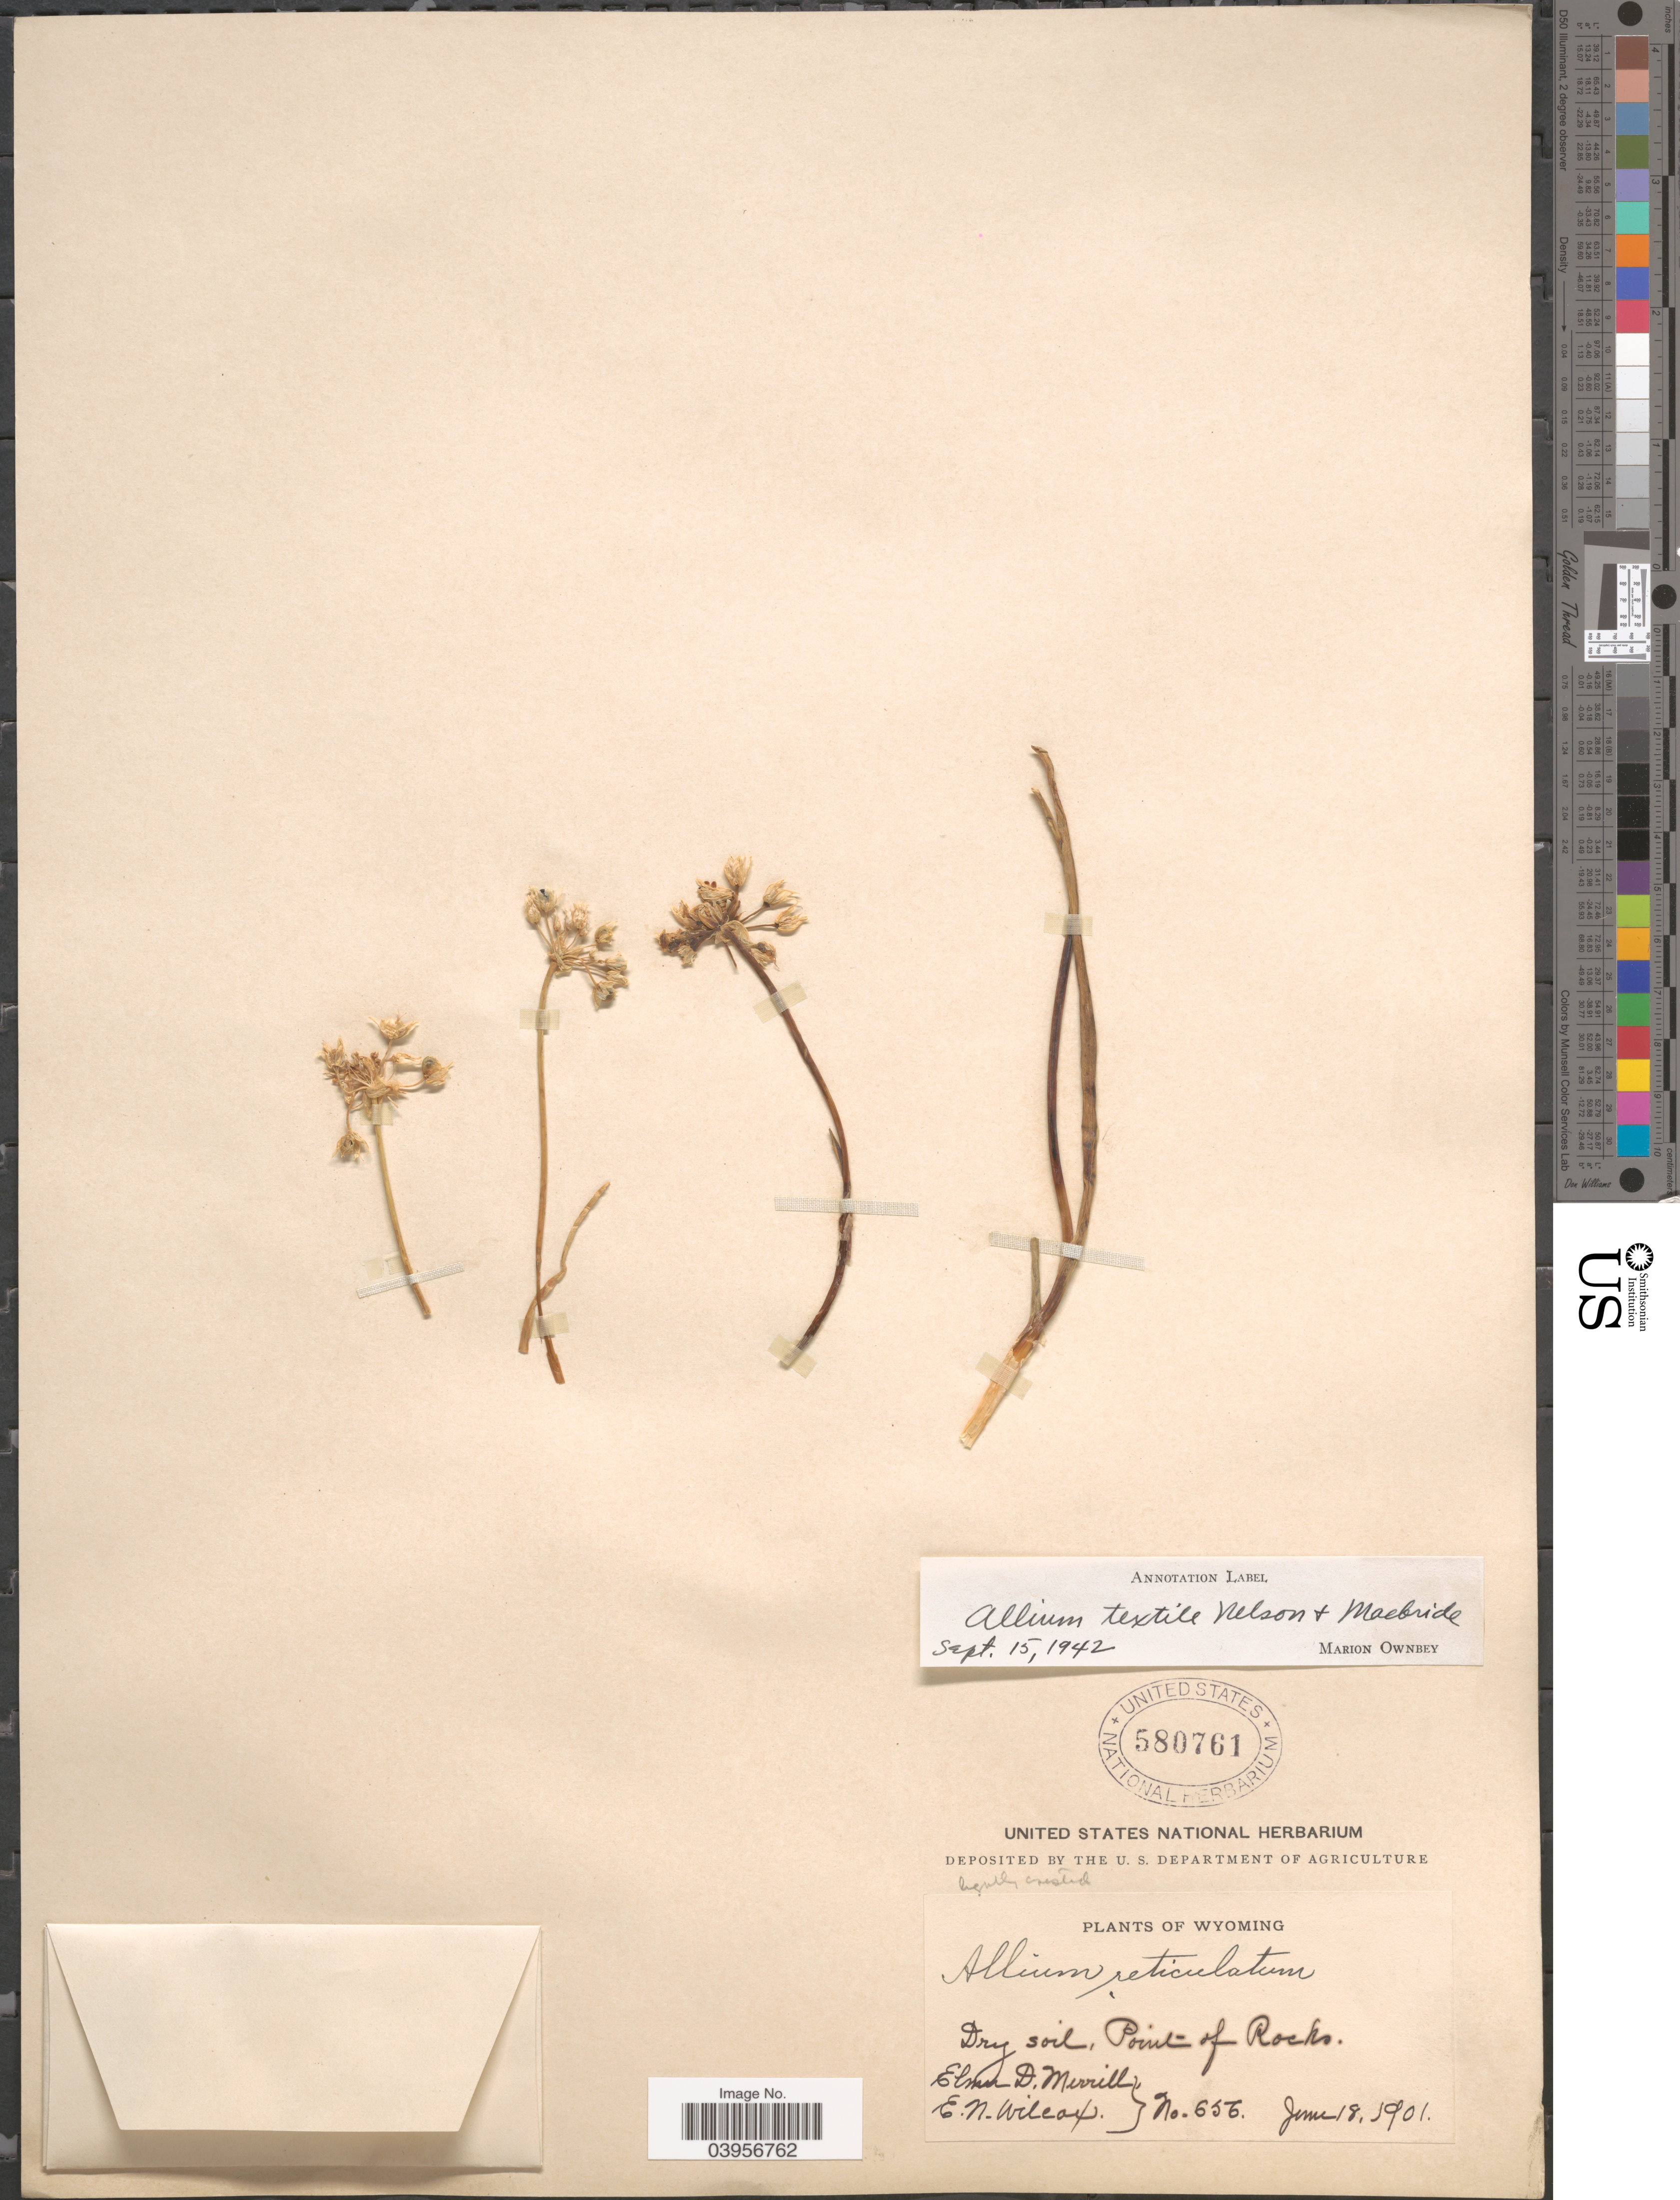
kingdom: Plantae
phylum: Tracheophyta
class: Liliopsida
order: Asparagales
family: Amaryllidaceae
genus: Allium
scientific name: Allium textile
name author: A. Nelson & J.F. Macbr.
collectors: E. D. Merrill & E. Wilcox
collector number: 656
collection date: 1901-06-18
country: United States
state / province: Wyoming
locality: Dry soil, Point of Rocks.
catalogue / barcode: US 580761